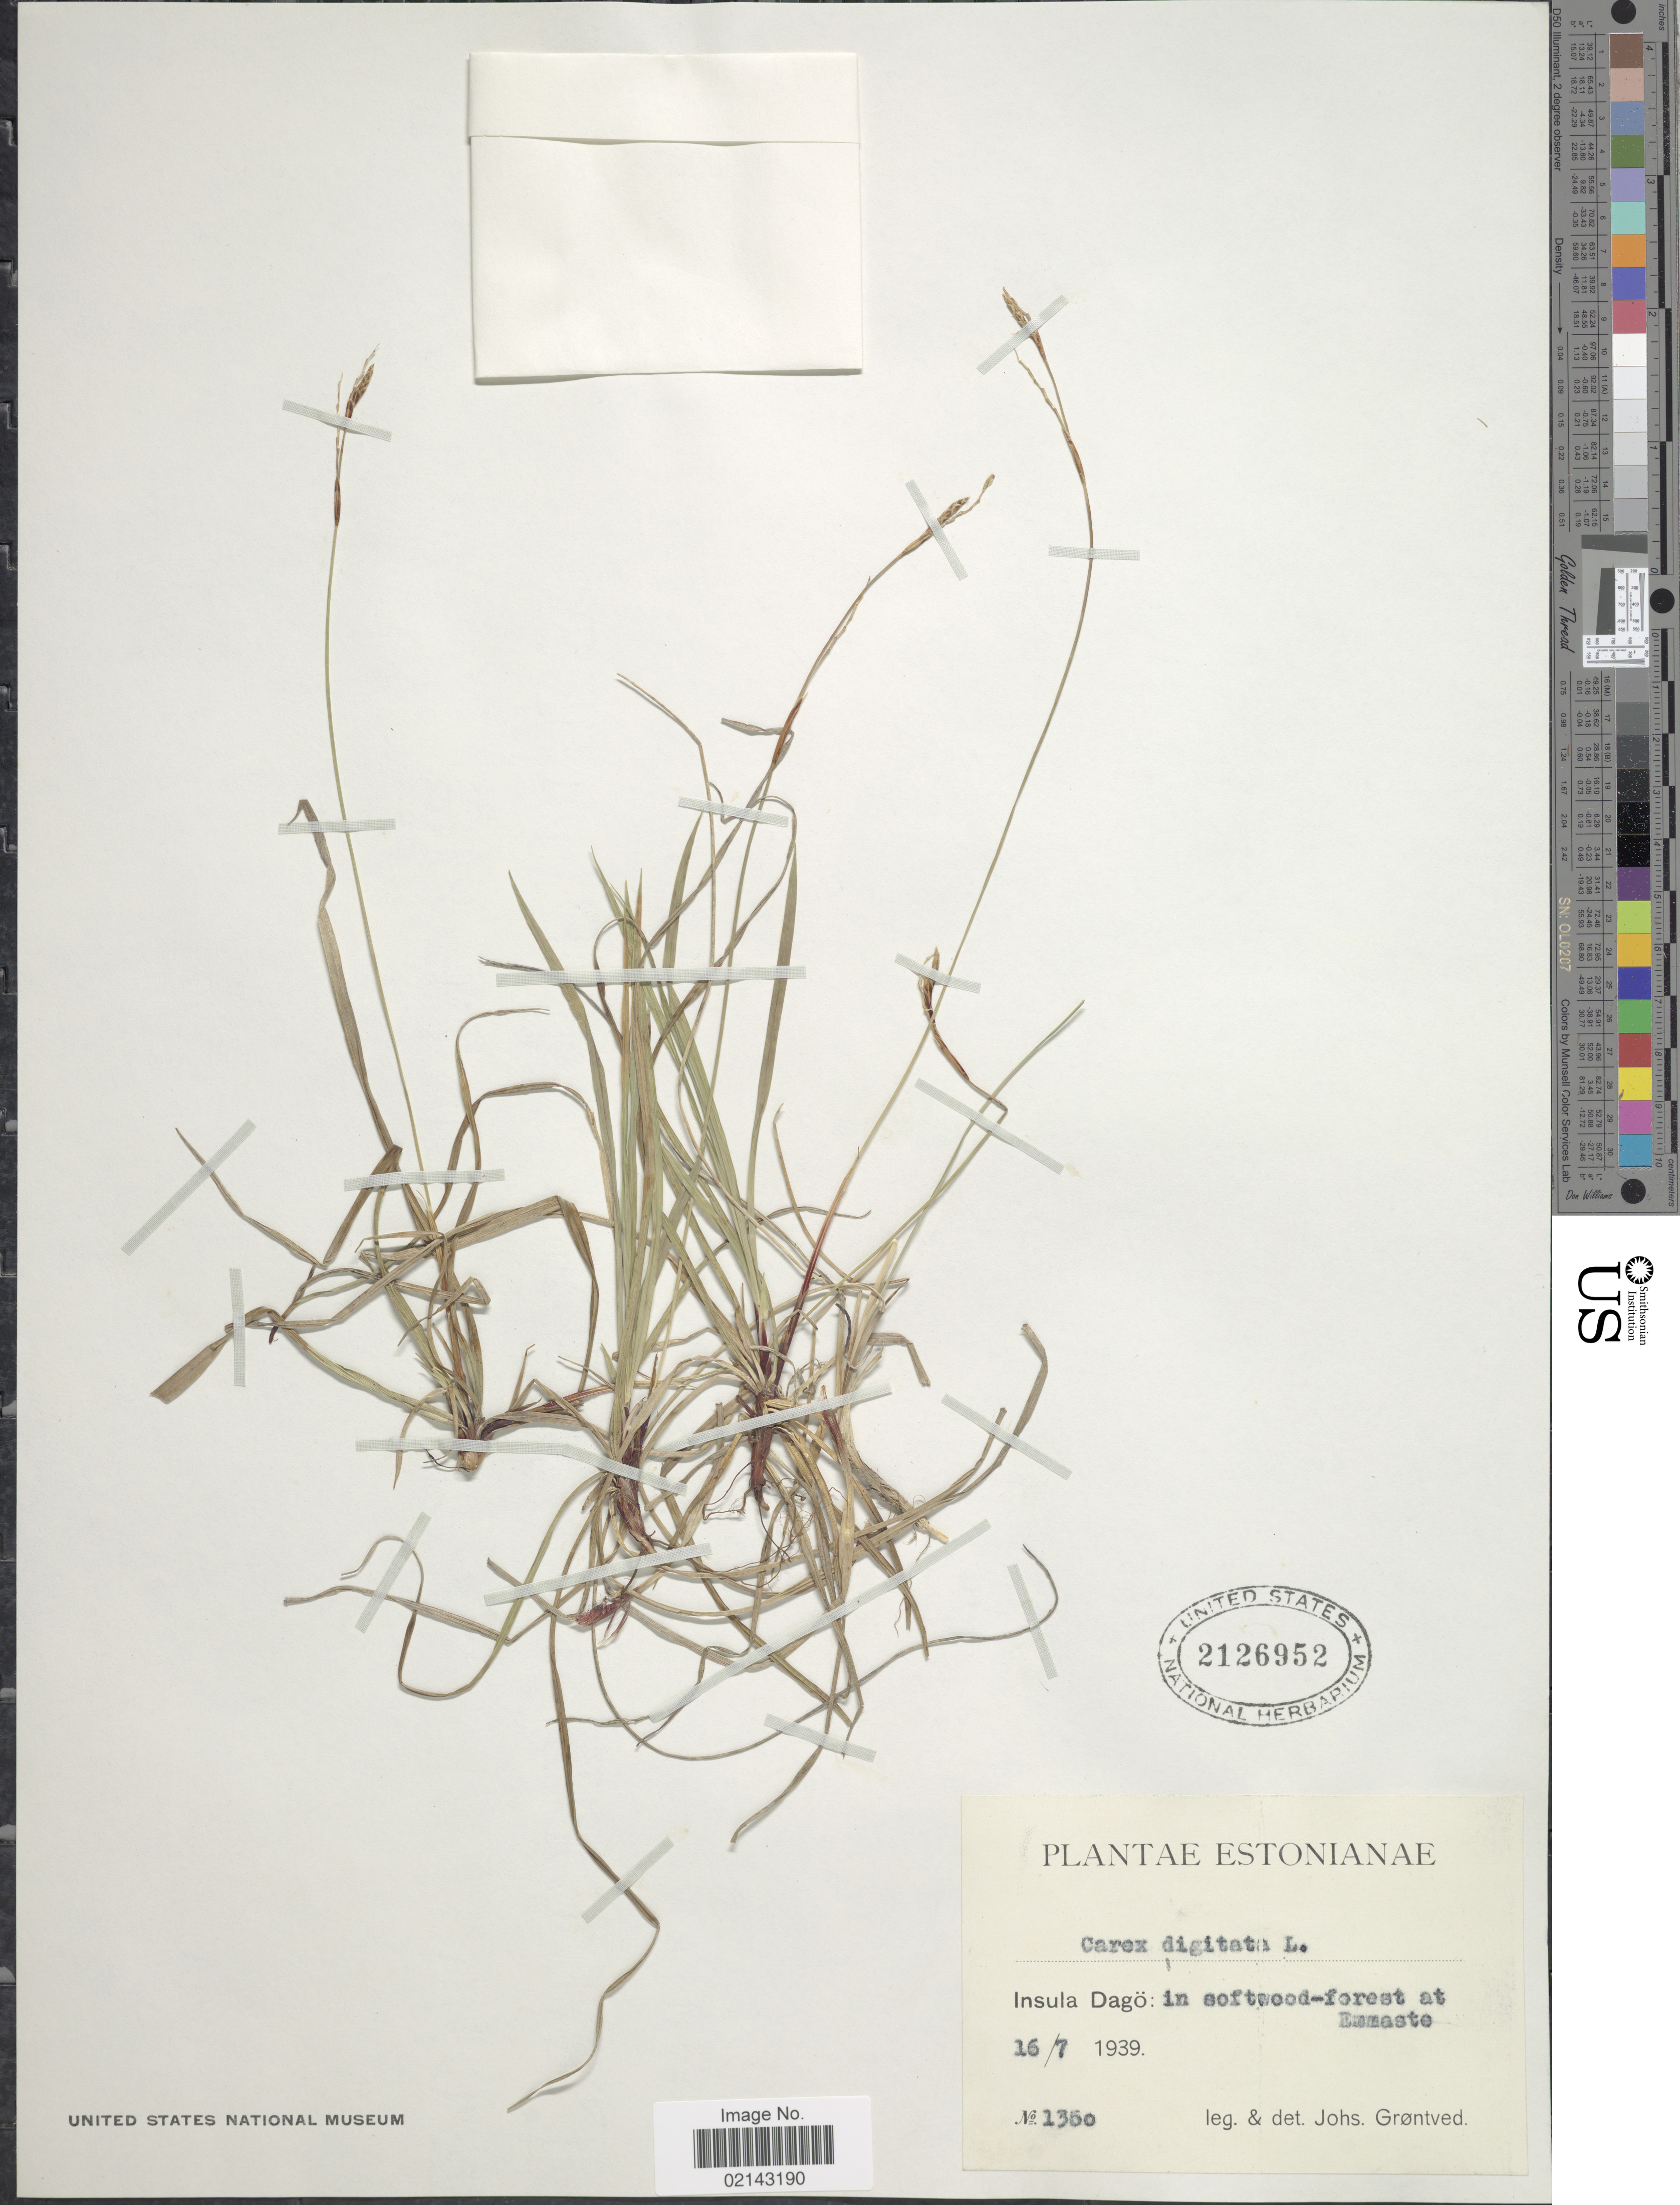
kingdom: Plantae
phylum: Tracheophyta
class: Liliopsida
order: Poales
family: Cyperaceae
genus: Carex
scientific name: Carex digitata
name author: L.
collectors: J. Grøntved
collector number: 1350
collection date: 1939-07-16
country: Estonia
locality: Estonianae. Insula Dago: in softwood-forest at Emmaste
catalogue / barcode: US 2126952